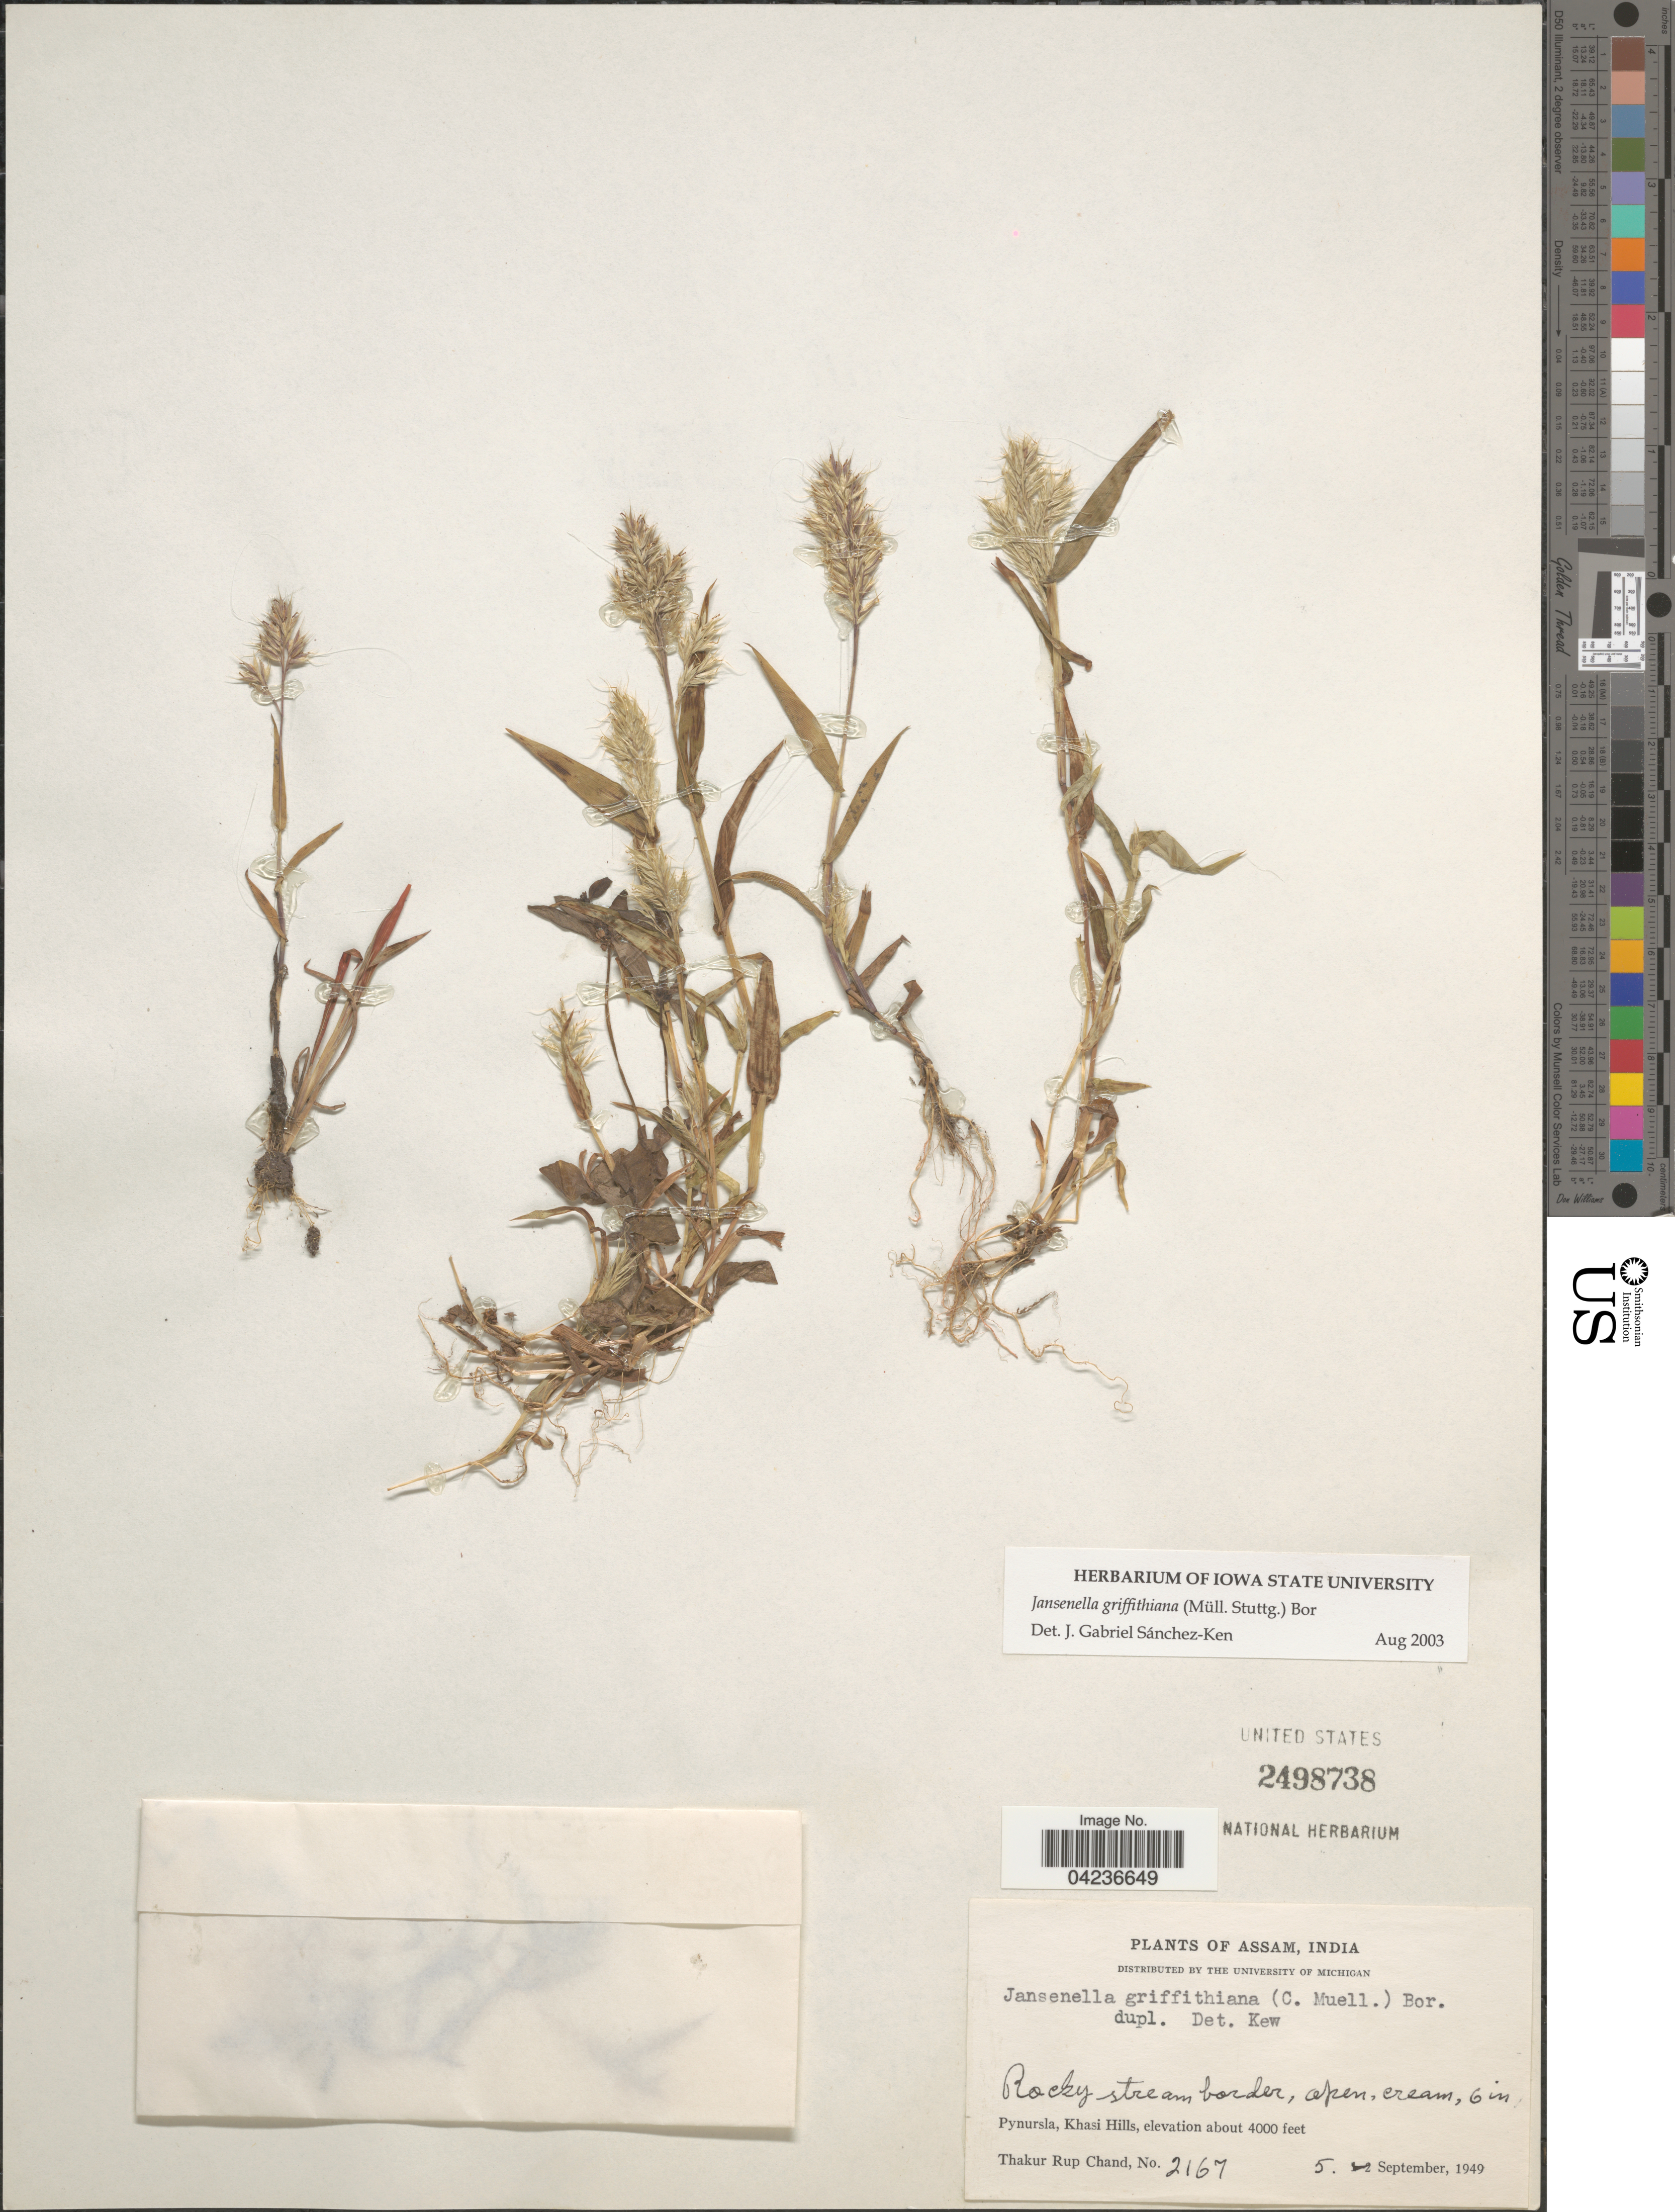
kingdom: Plantae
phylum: Tracheophyta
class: Liliopsida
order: Poales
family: Poaceae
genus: Jansenella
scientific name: Jansenella griffithiana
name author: (Müll. Stuttg.) Bor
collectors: T. R. Chand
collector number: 2167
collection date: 1949-09-05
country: India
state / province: Meghalaya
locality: Pynursla, Khasi Hills.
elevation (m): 1219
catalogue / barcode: US 2498738